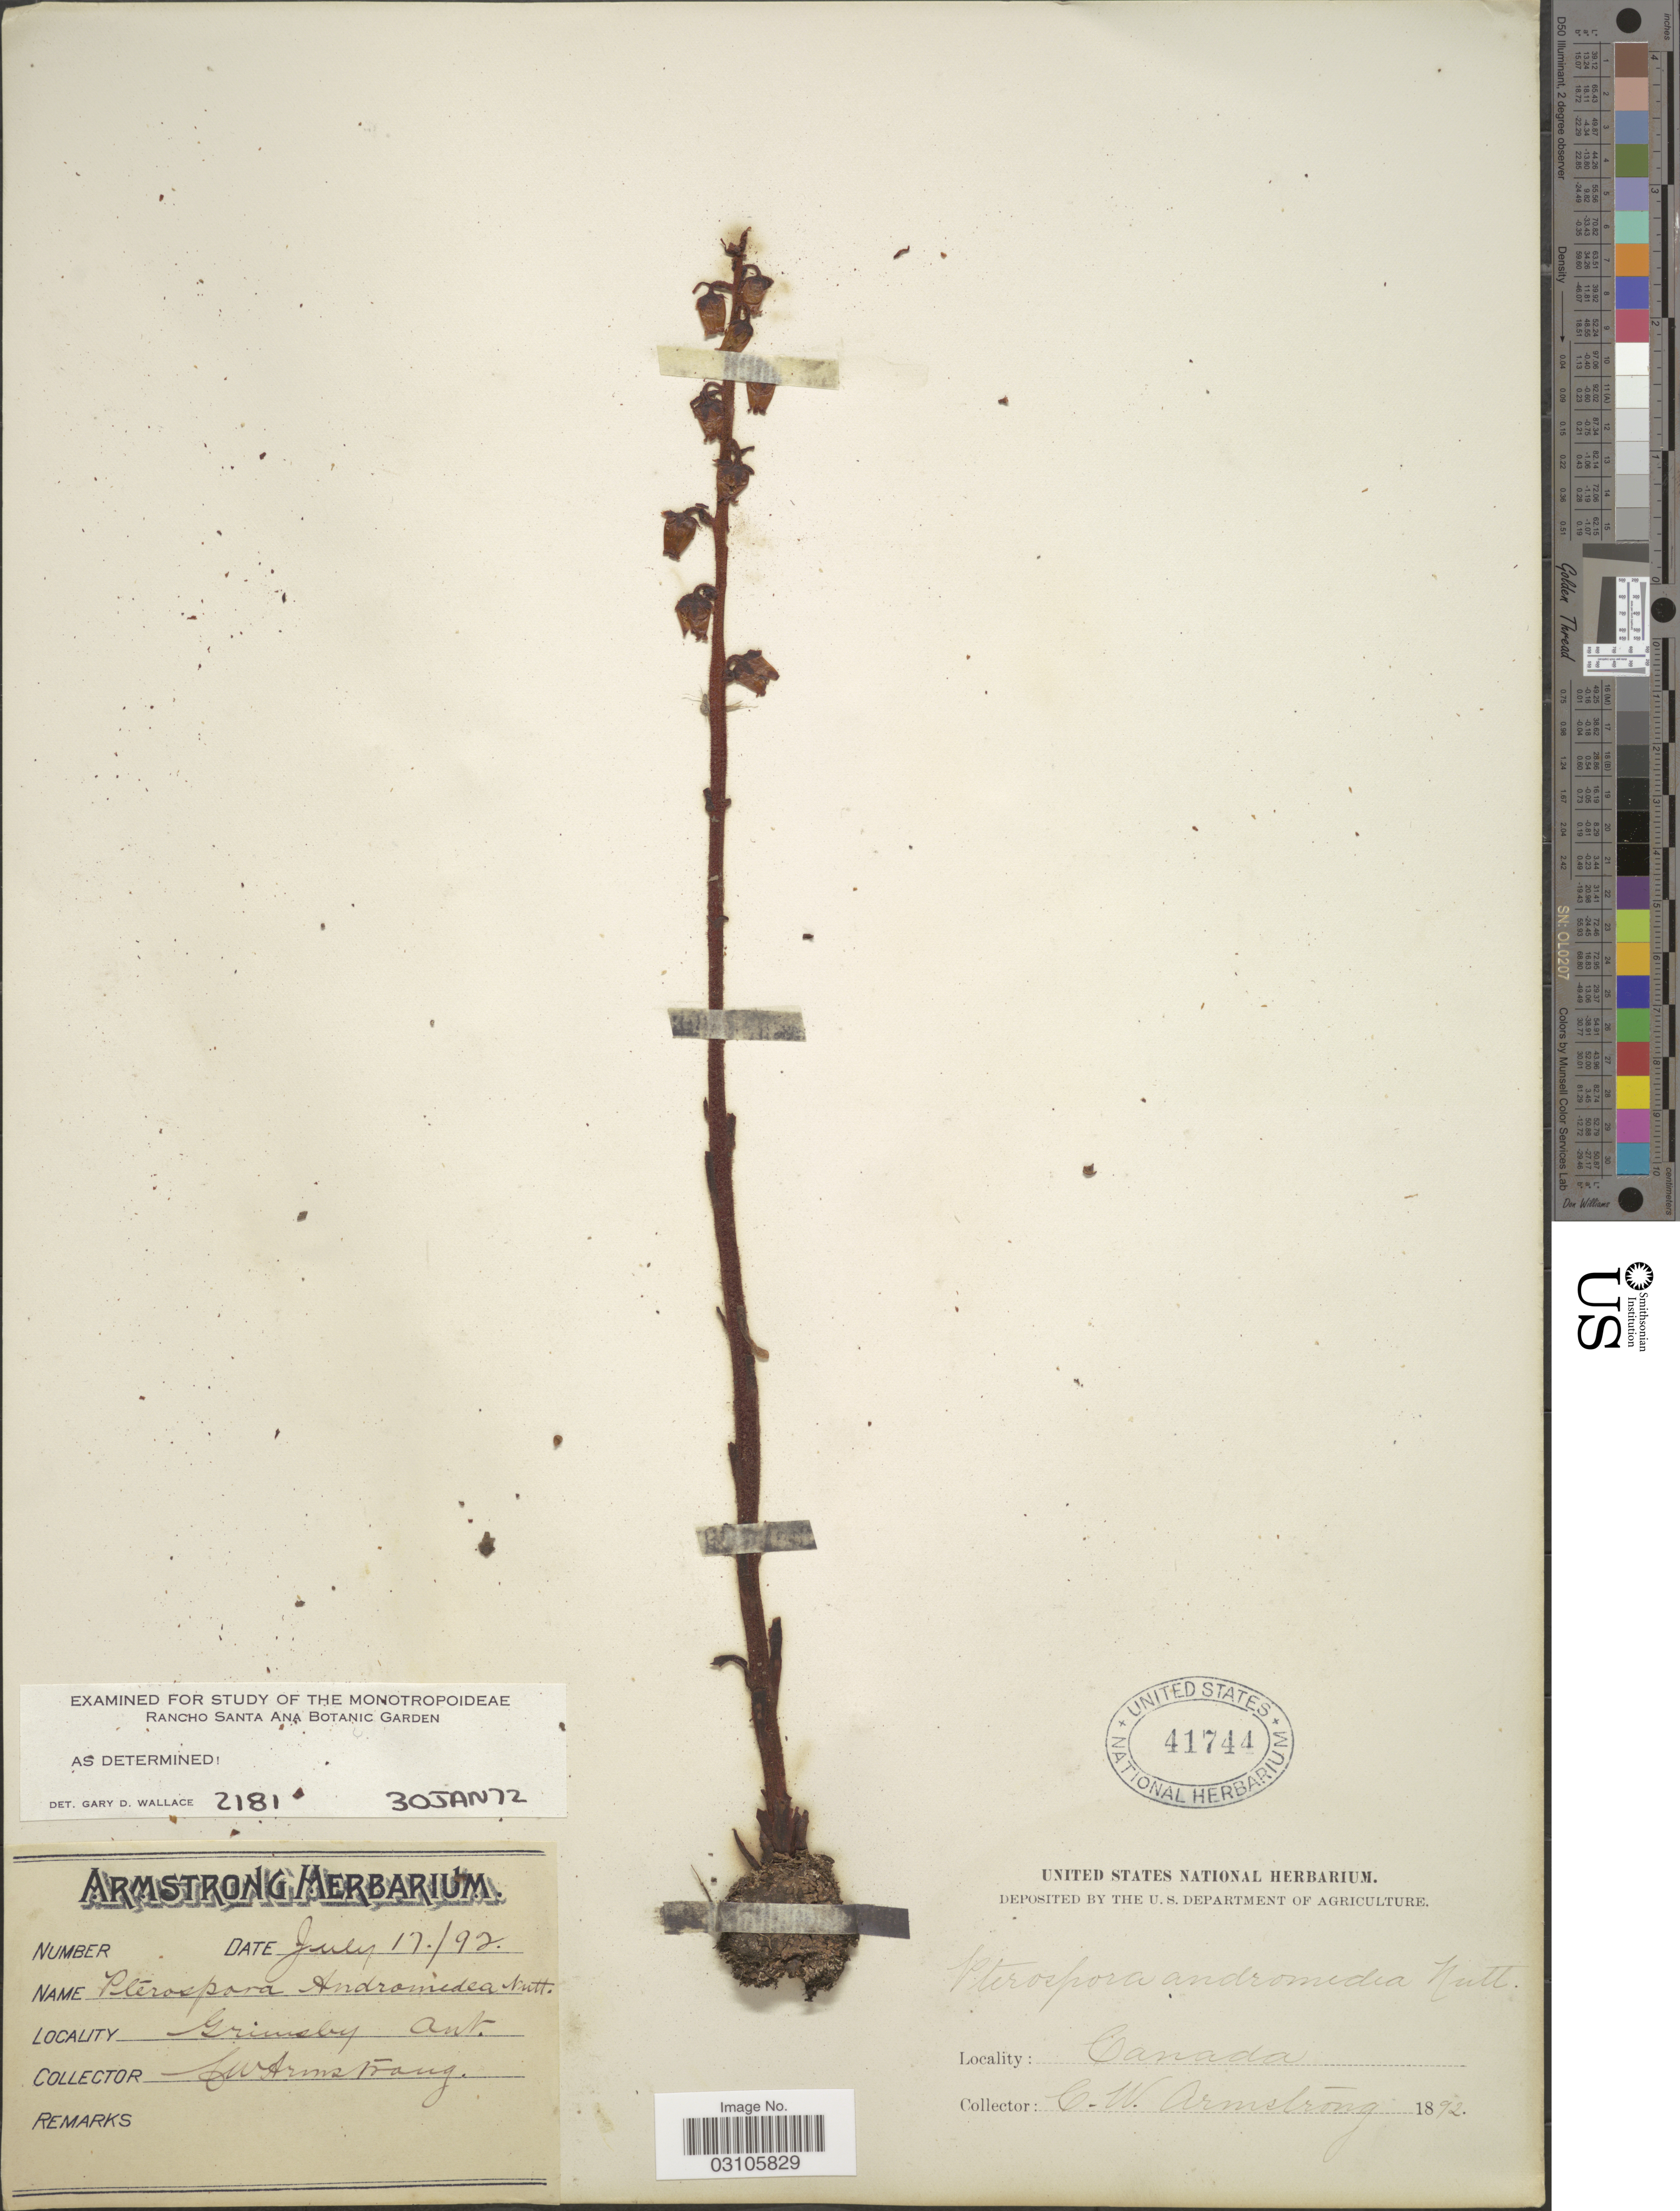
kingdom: Plantae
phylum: Tracheophyta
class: Magnoliopsida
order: Ericales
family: Ericaceae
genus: Pterospora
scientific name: Pterospora andromedea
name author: Nutt.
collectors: C. W. Armstrong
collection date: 1892-07-17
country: Canada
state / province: Ontario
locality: Grimsby.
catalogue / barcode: US 41744